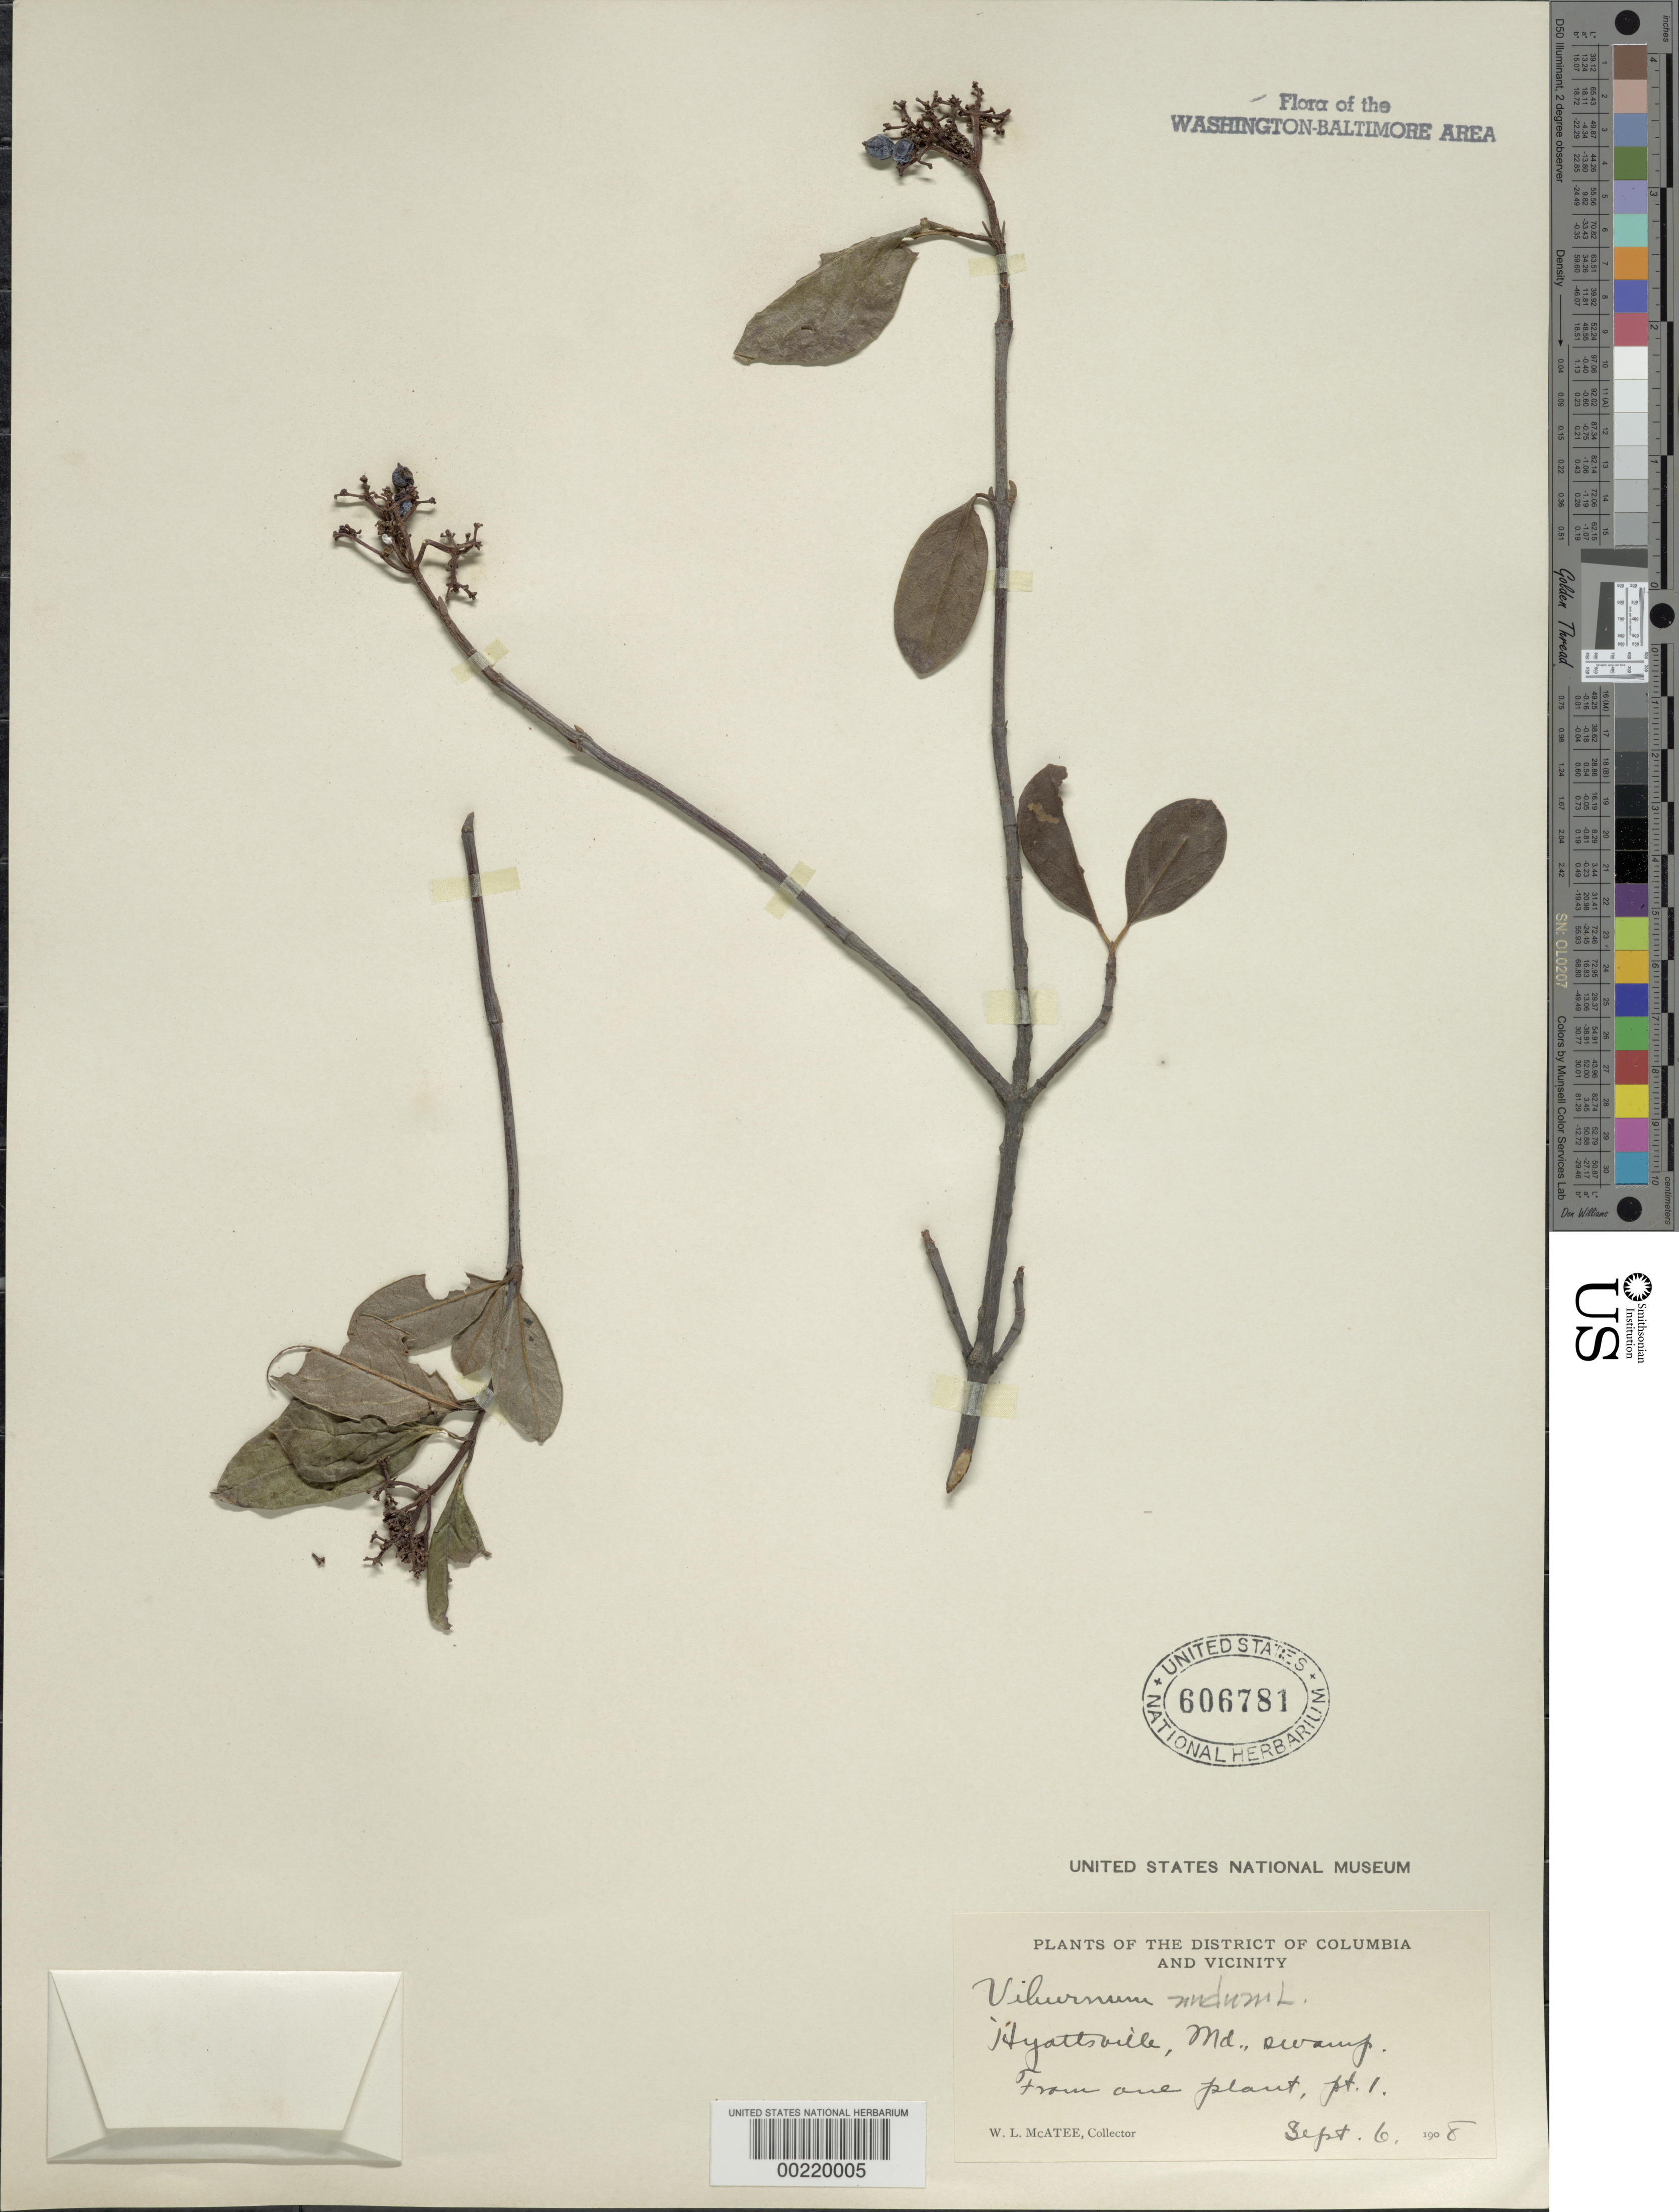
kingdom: Plantae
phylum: Tracheophyta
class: Magnoliopsida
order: Dipsacales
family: Viburnaceae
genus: Viburnum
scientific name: Viburnum nudum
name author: L.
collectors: W. McAtee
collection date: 1908-09-06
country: United States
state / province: Maryland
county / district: Prince George's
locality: Hyattsville.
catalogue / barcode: US 606781